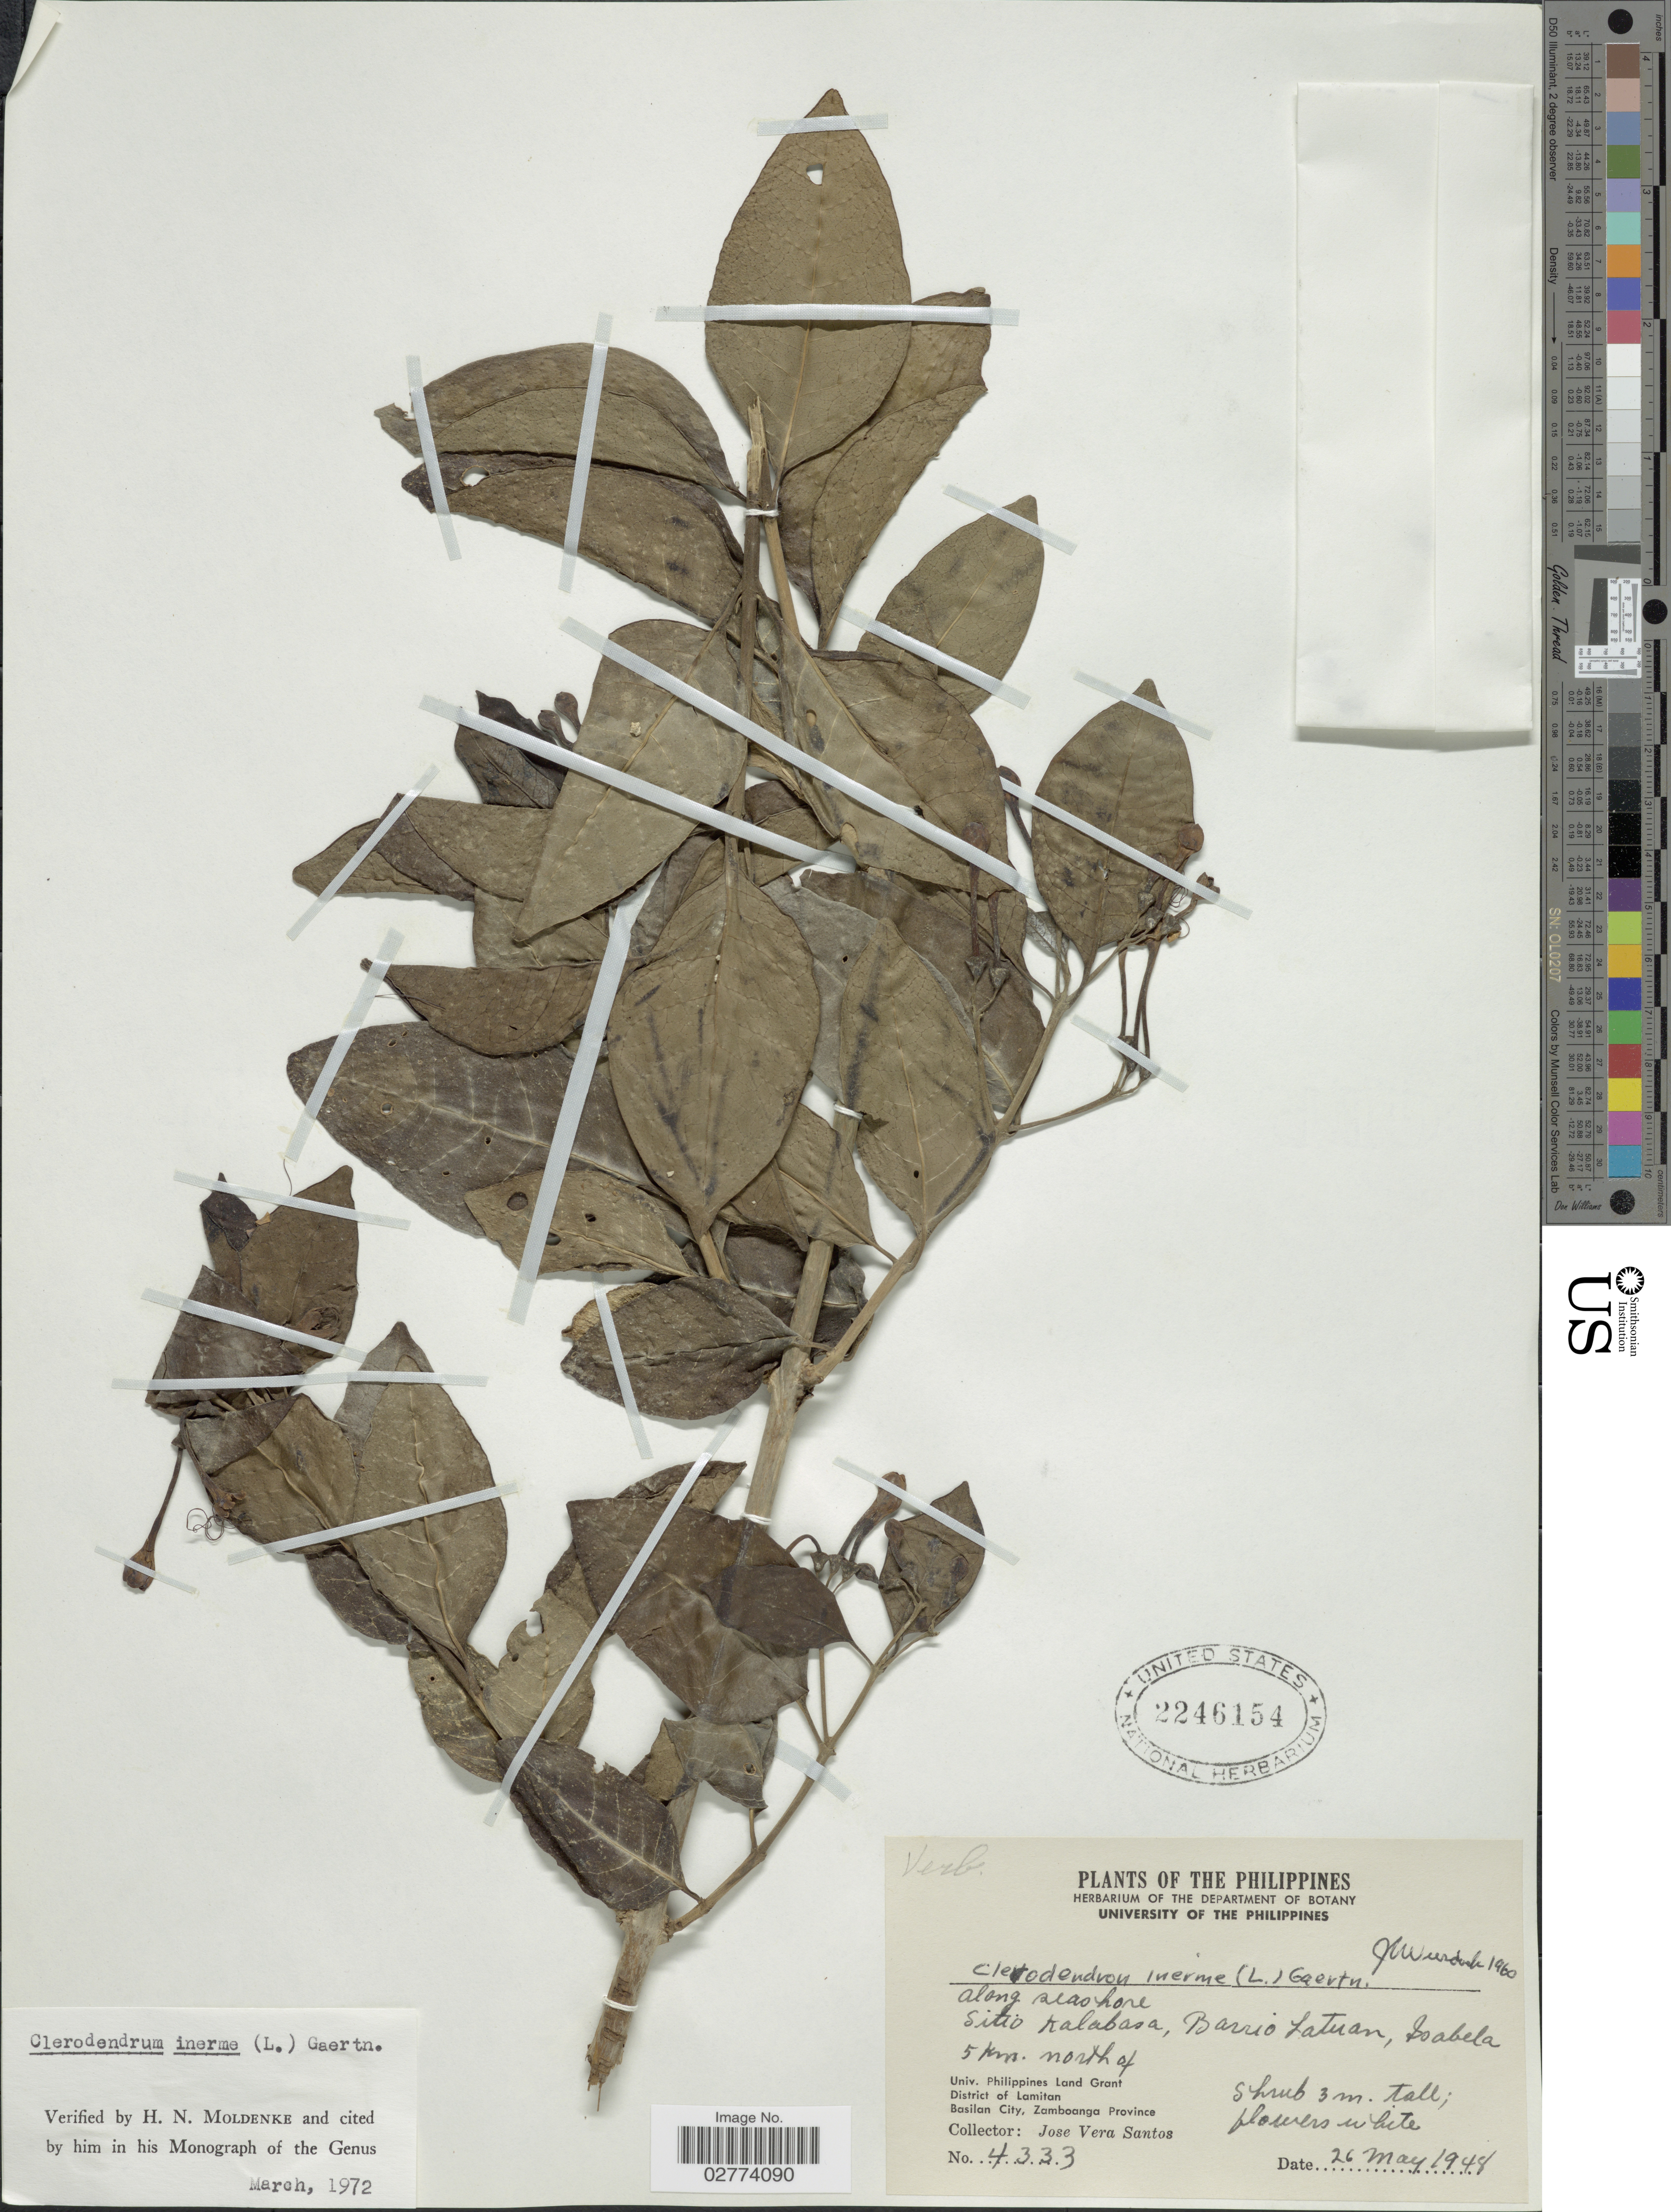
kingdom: Plantae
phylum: Tracheophyta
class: Magnoliopsida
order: Lamiales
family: Lamiaceae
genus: Clerodendrum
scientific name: Clerodendrum inerme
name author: (L.) Gaertn.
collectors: J. Santos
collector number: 4333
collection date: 1948-05-26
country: Philippines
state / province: Muslim Mindanao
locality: Along seashore Sitio Kalabasa, Barrio Latuan, Isabela 5 km. north of Univ. of Philippines Land Grant, District of Lamitan, Basilan City, Zamboanga Province.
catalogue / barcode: US 2246154